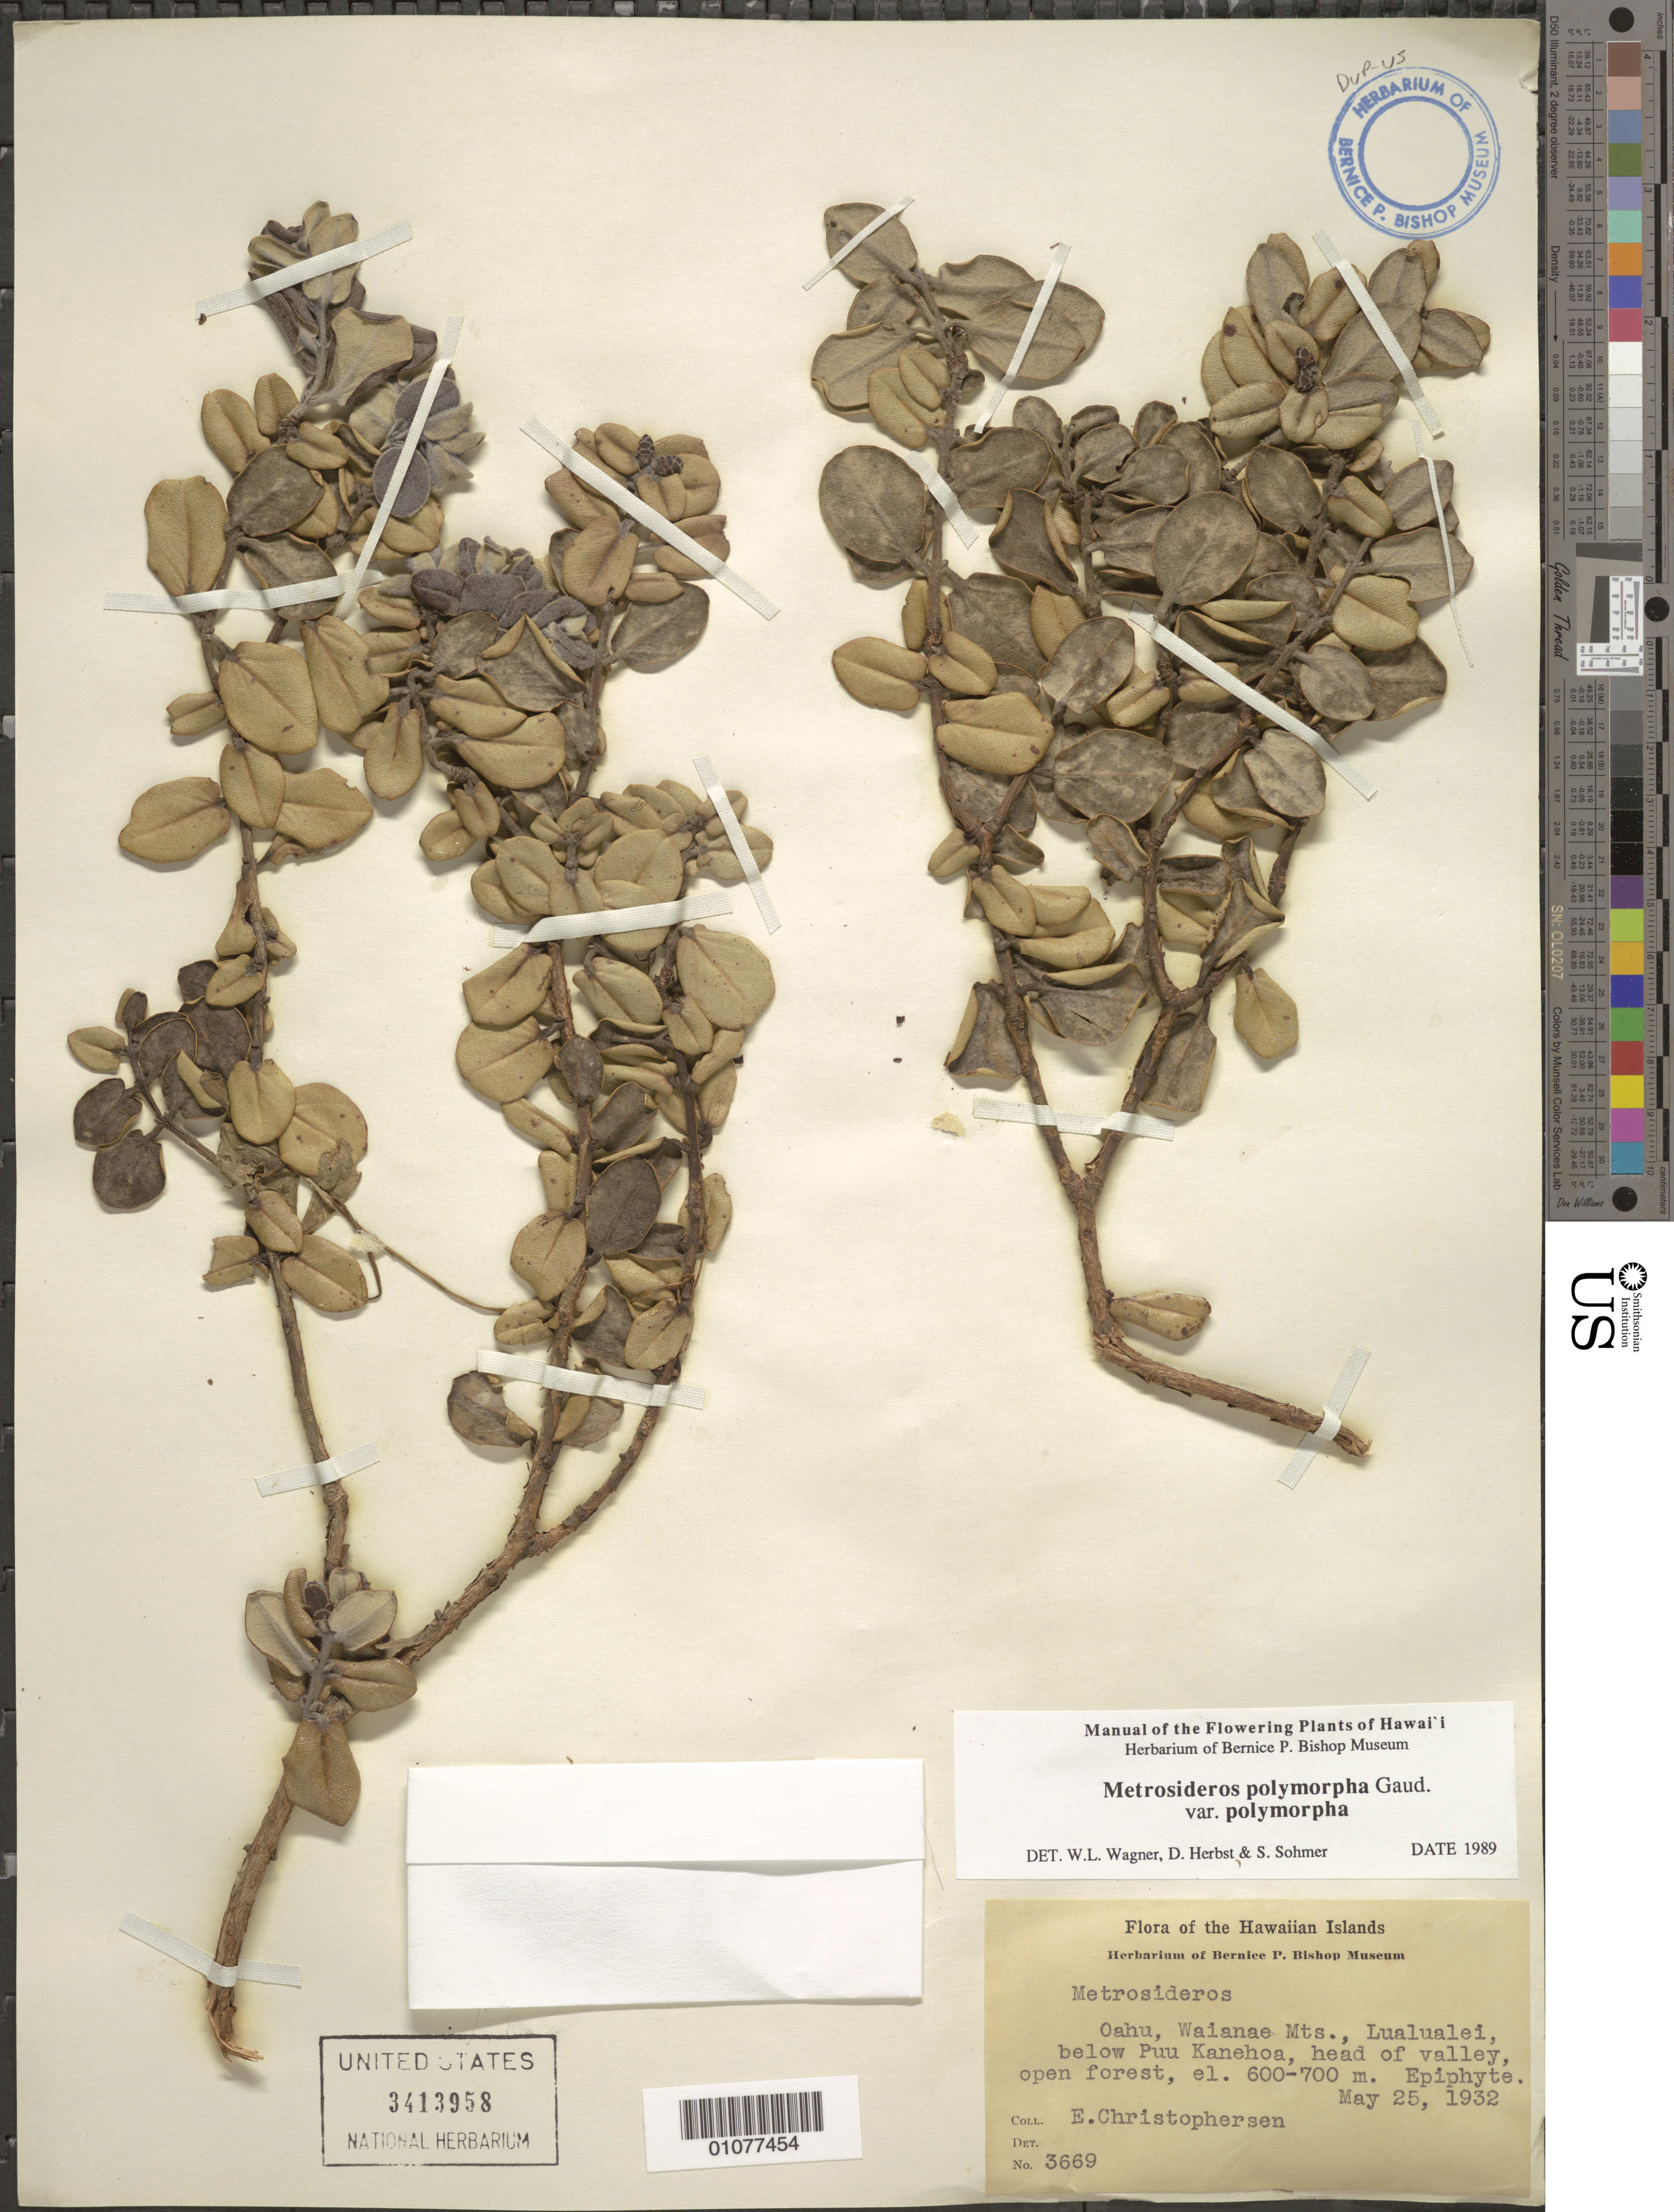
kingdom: Plantae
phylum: Tracheophyta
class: Magnoliopsida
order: Myrtales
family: Myrtaceae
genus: Metrosideros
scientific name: Metrosideros polymorpha var. polymorpha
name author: Gaudich.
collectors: E. Christophersen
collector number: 3669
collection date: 1932-05-25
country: United States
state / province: Hawaii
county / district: Honolulu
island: Oahu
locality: Waianae Mts., Lualualei, below Puu Kanehoa, head of valley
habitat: open forest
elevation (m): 600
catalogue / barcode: US 3413958